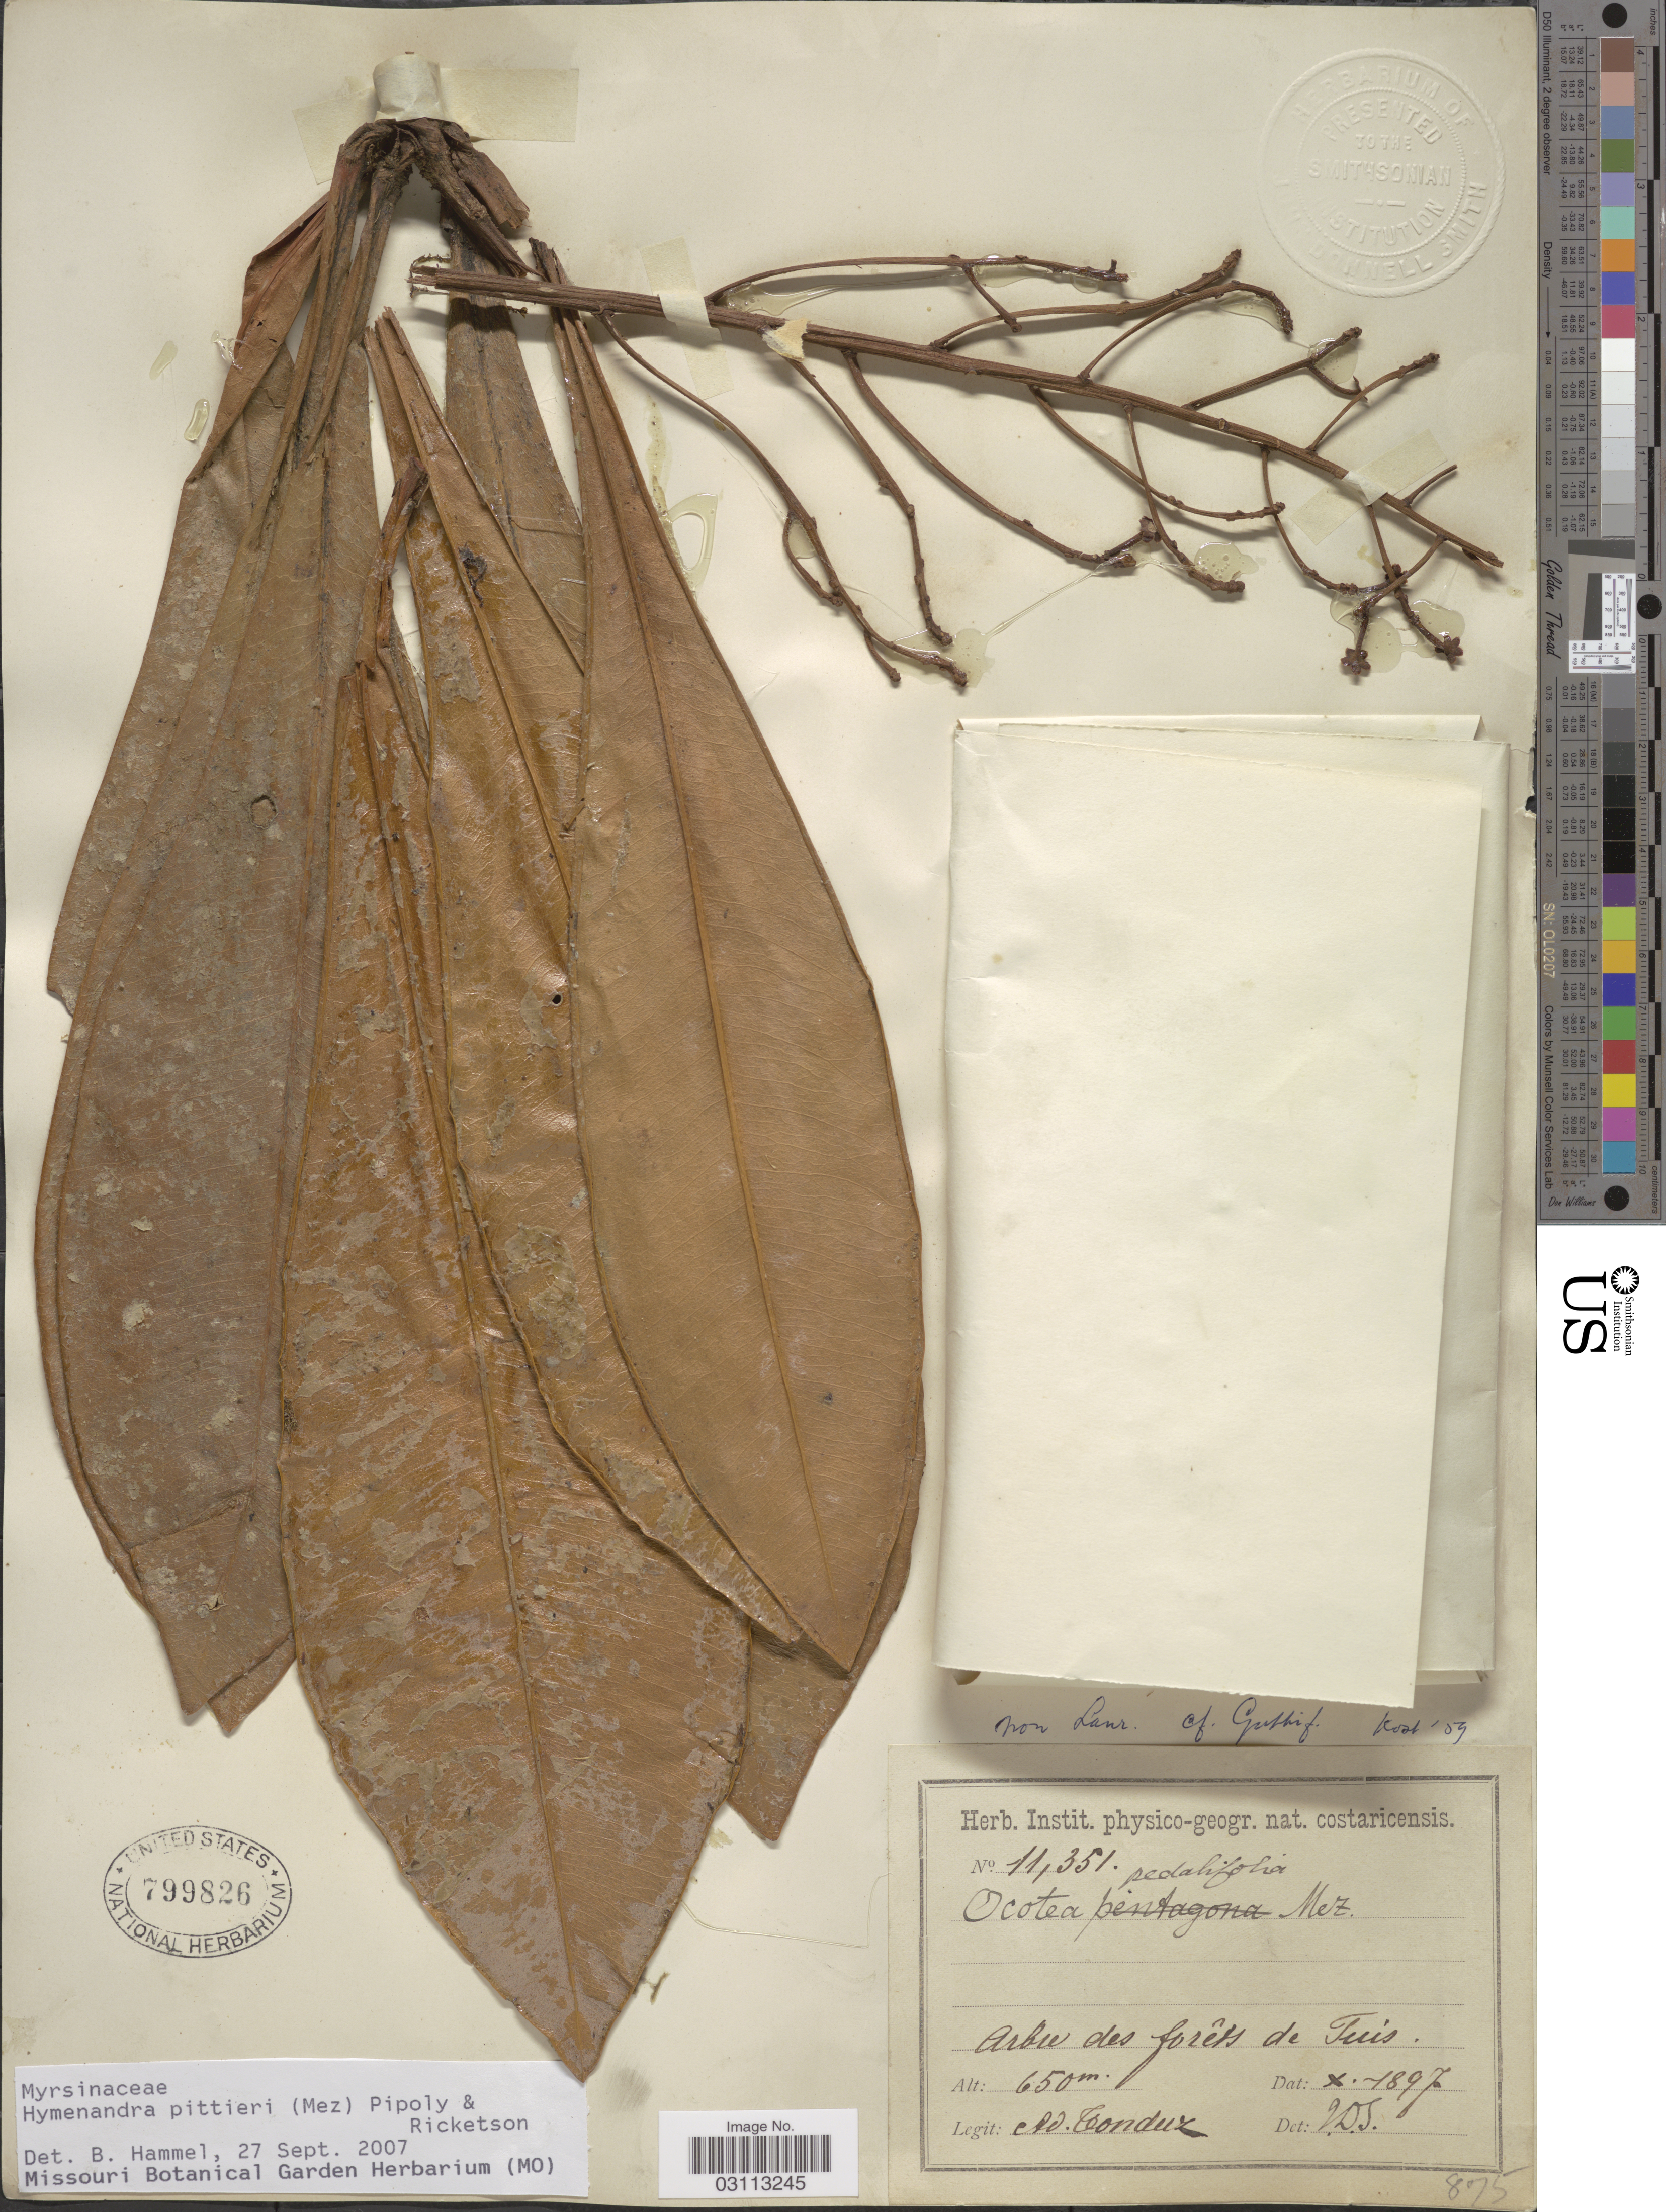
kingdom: Plantae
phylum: Tracheophyta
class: Magnoliopsida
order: Ericales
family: Primulaceae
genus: Hymenandra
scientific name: Hymenandra pittieri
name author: (Mez) Pipoly & Ricketson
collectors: A. Tonduz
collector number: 11351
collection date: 1897-10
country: Costa Rica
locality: Arbre des forêts de Tuis.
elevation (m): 650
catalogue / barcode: US 799826